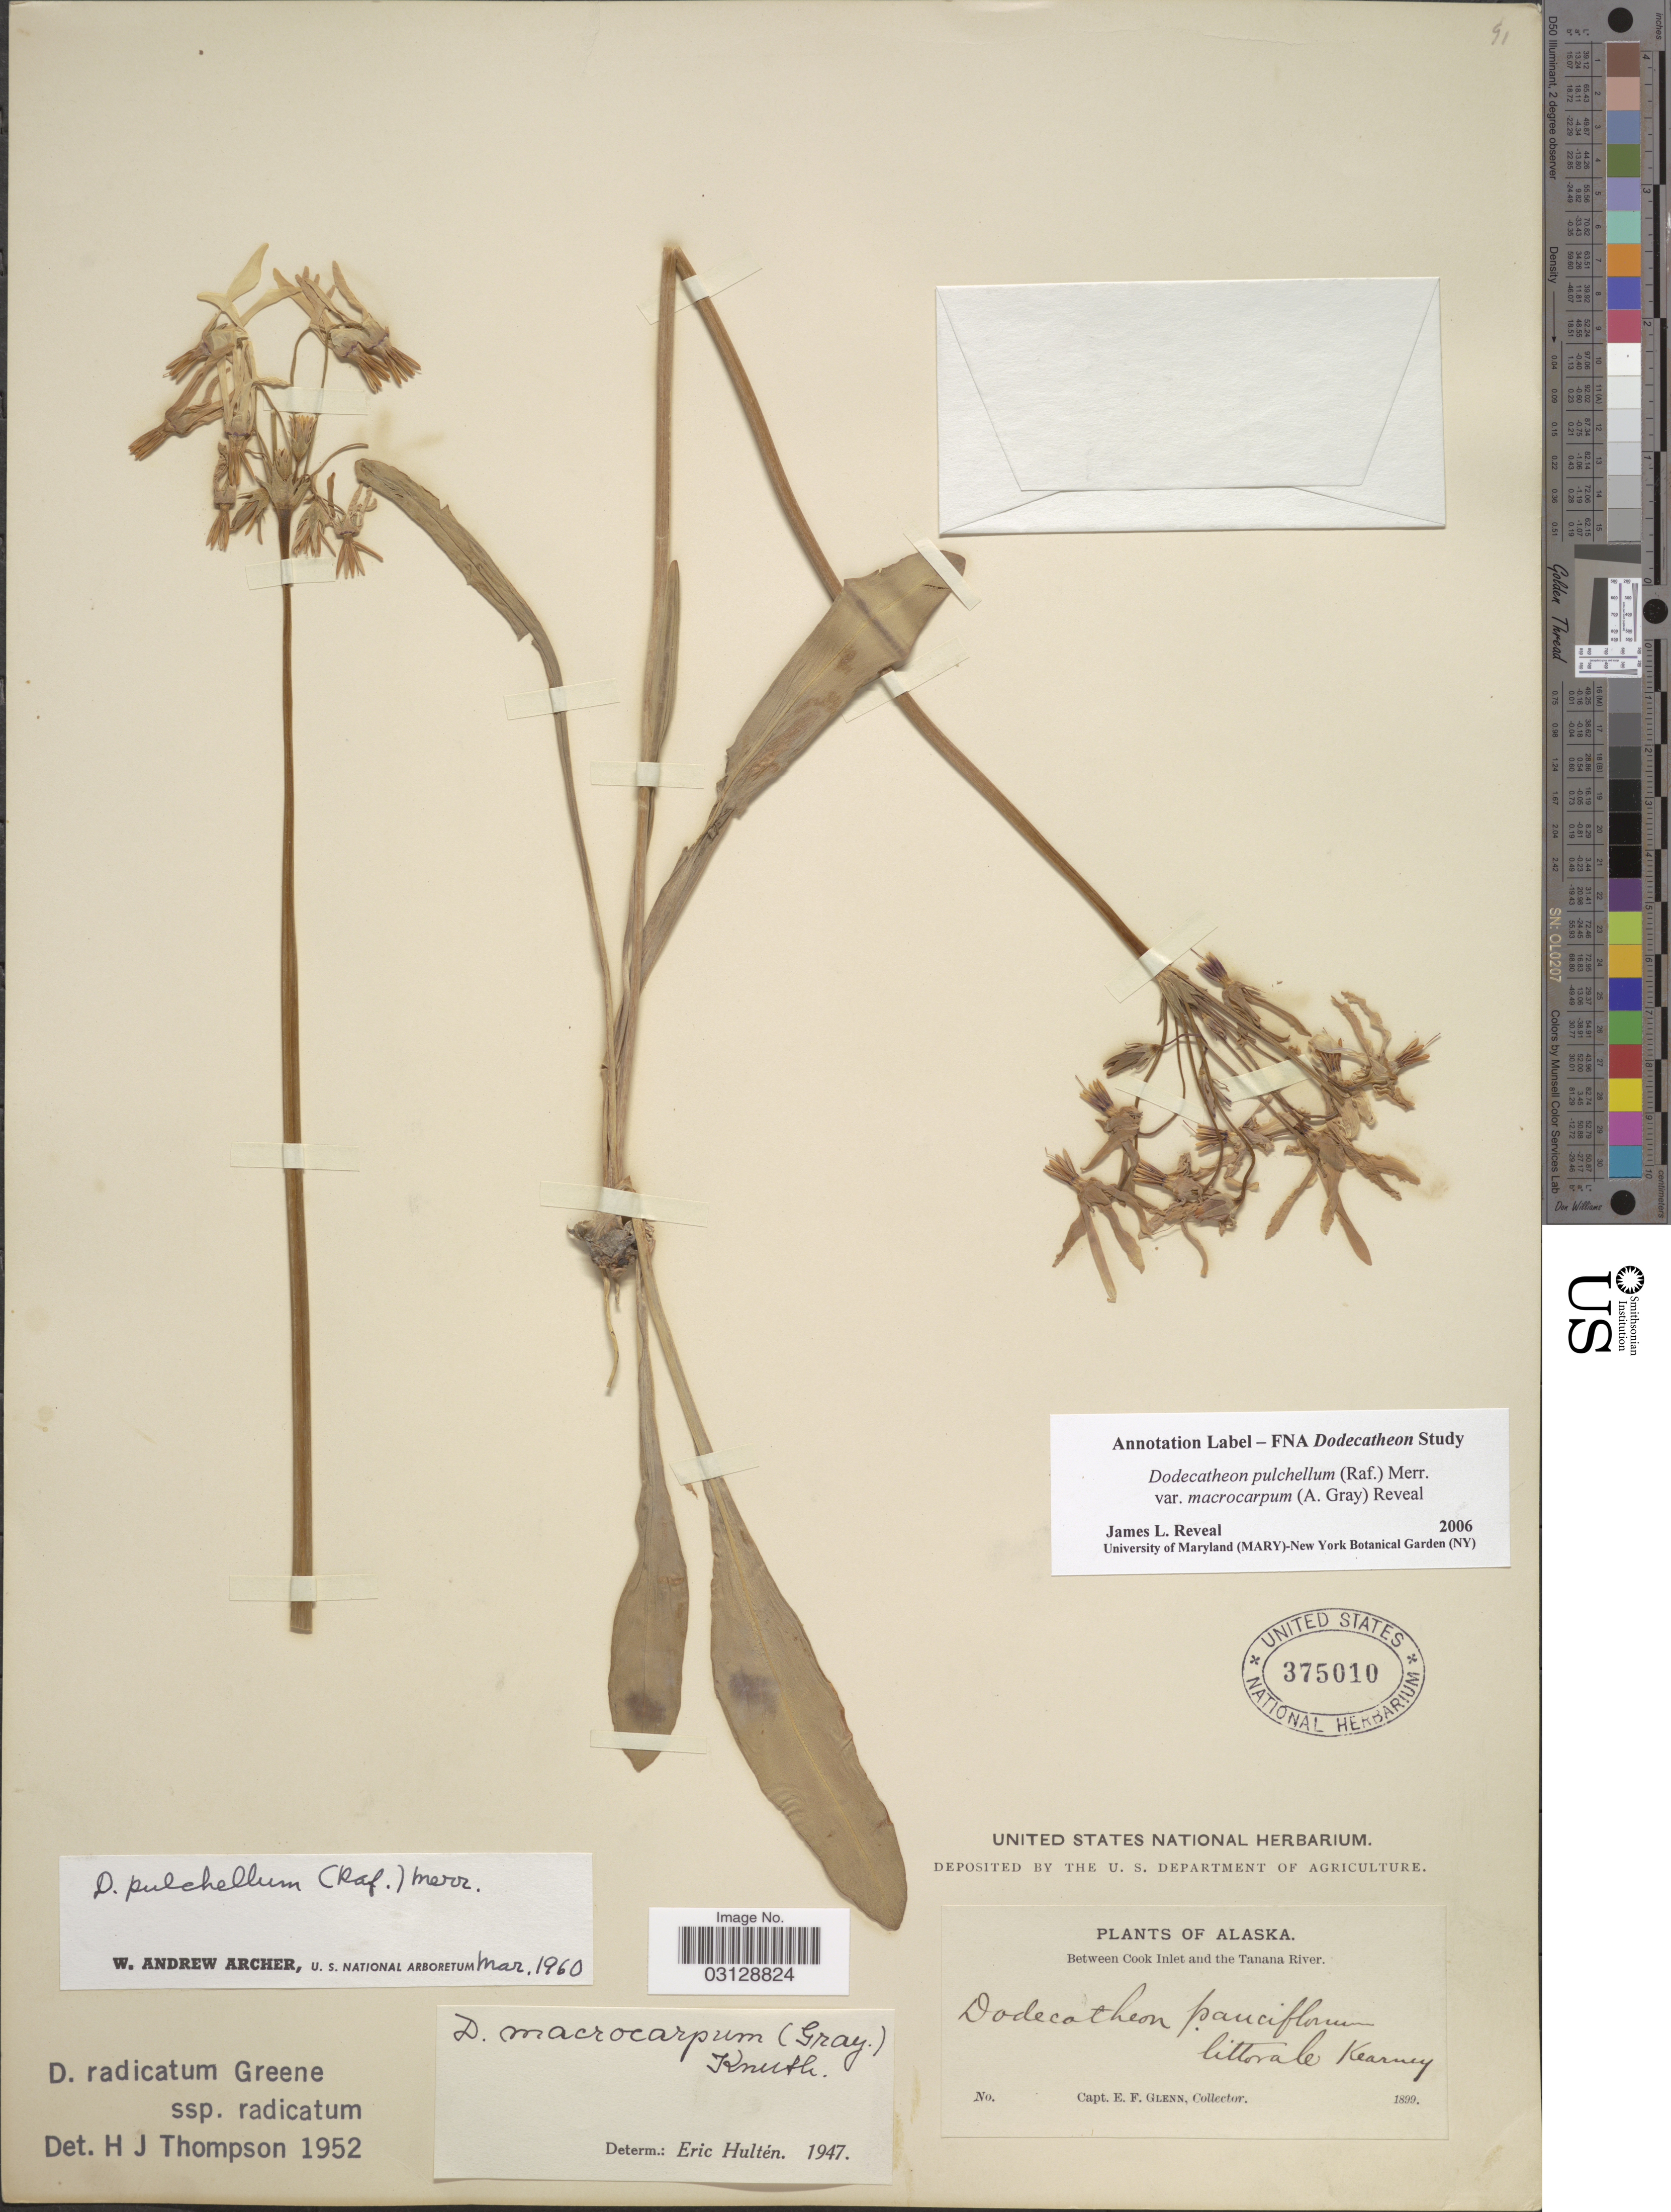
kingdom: Plantae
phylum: Tracheophyta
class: Magnoliopsida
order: Ericales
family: Primulaceae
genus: Dodecatheon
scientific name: Dodecatheon pulchellum var. macrocarpum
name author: (A. Gray) Reveal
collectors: E. Glenn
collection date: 1899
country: United States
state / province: Alaska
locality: Between Cook Inlet and the Tanana River.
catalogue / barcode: US 375010